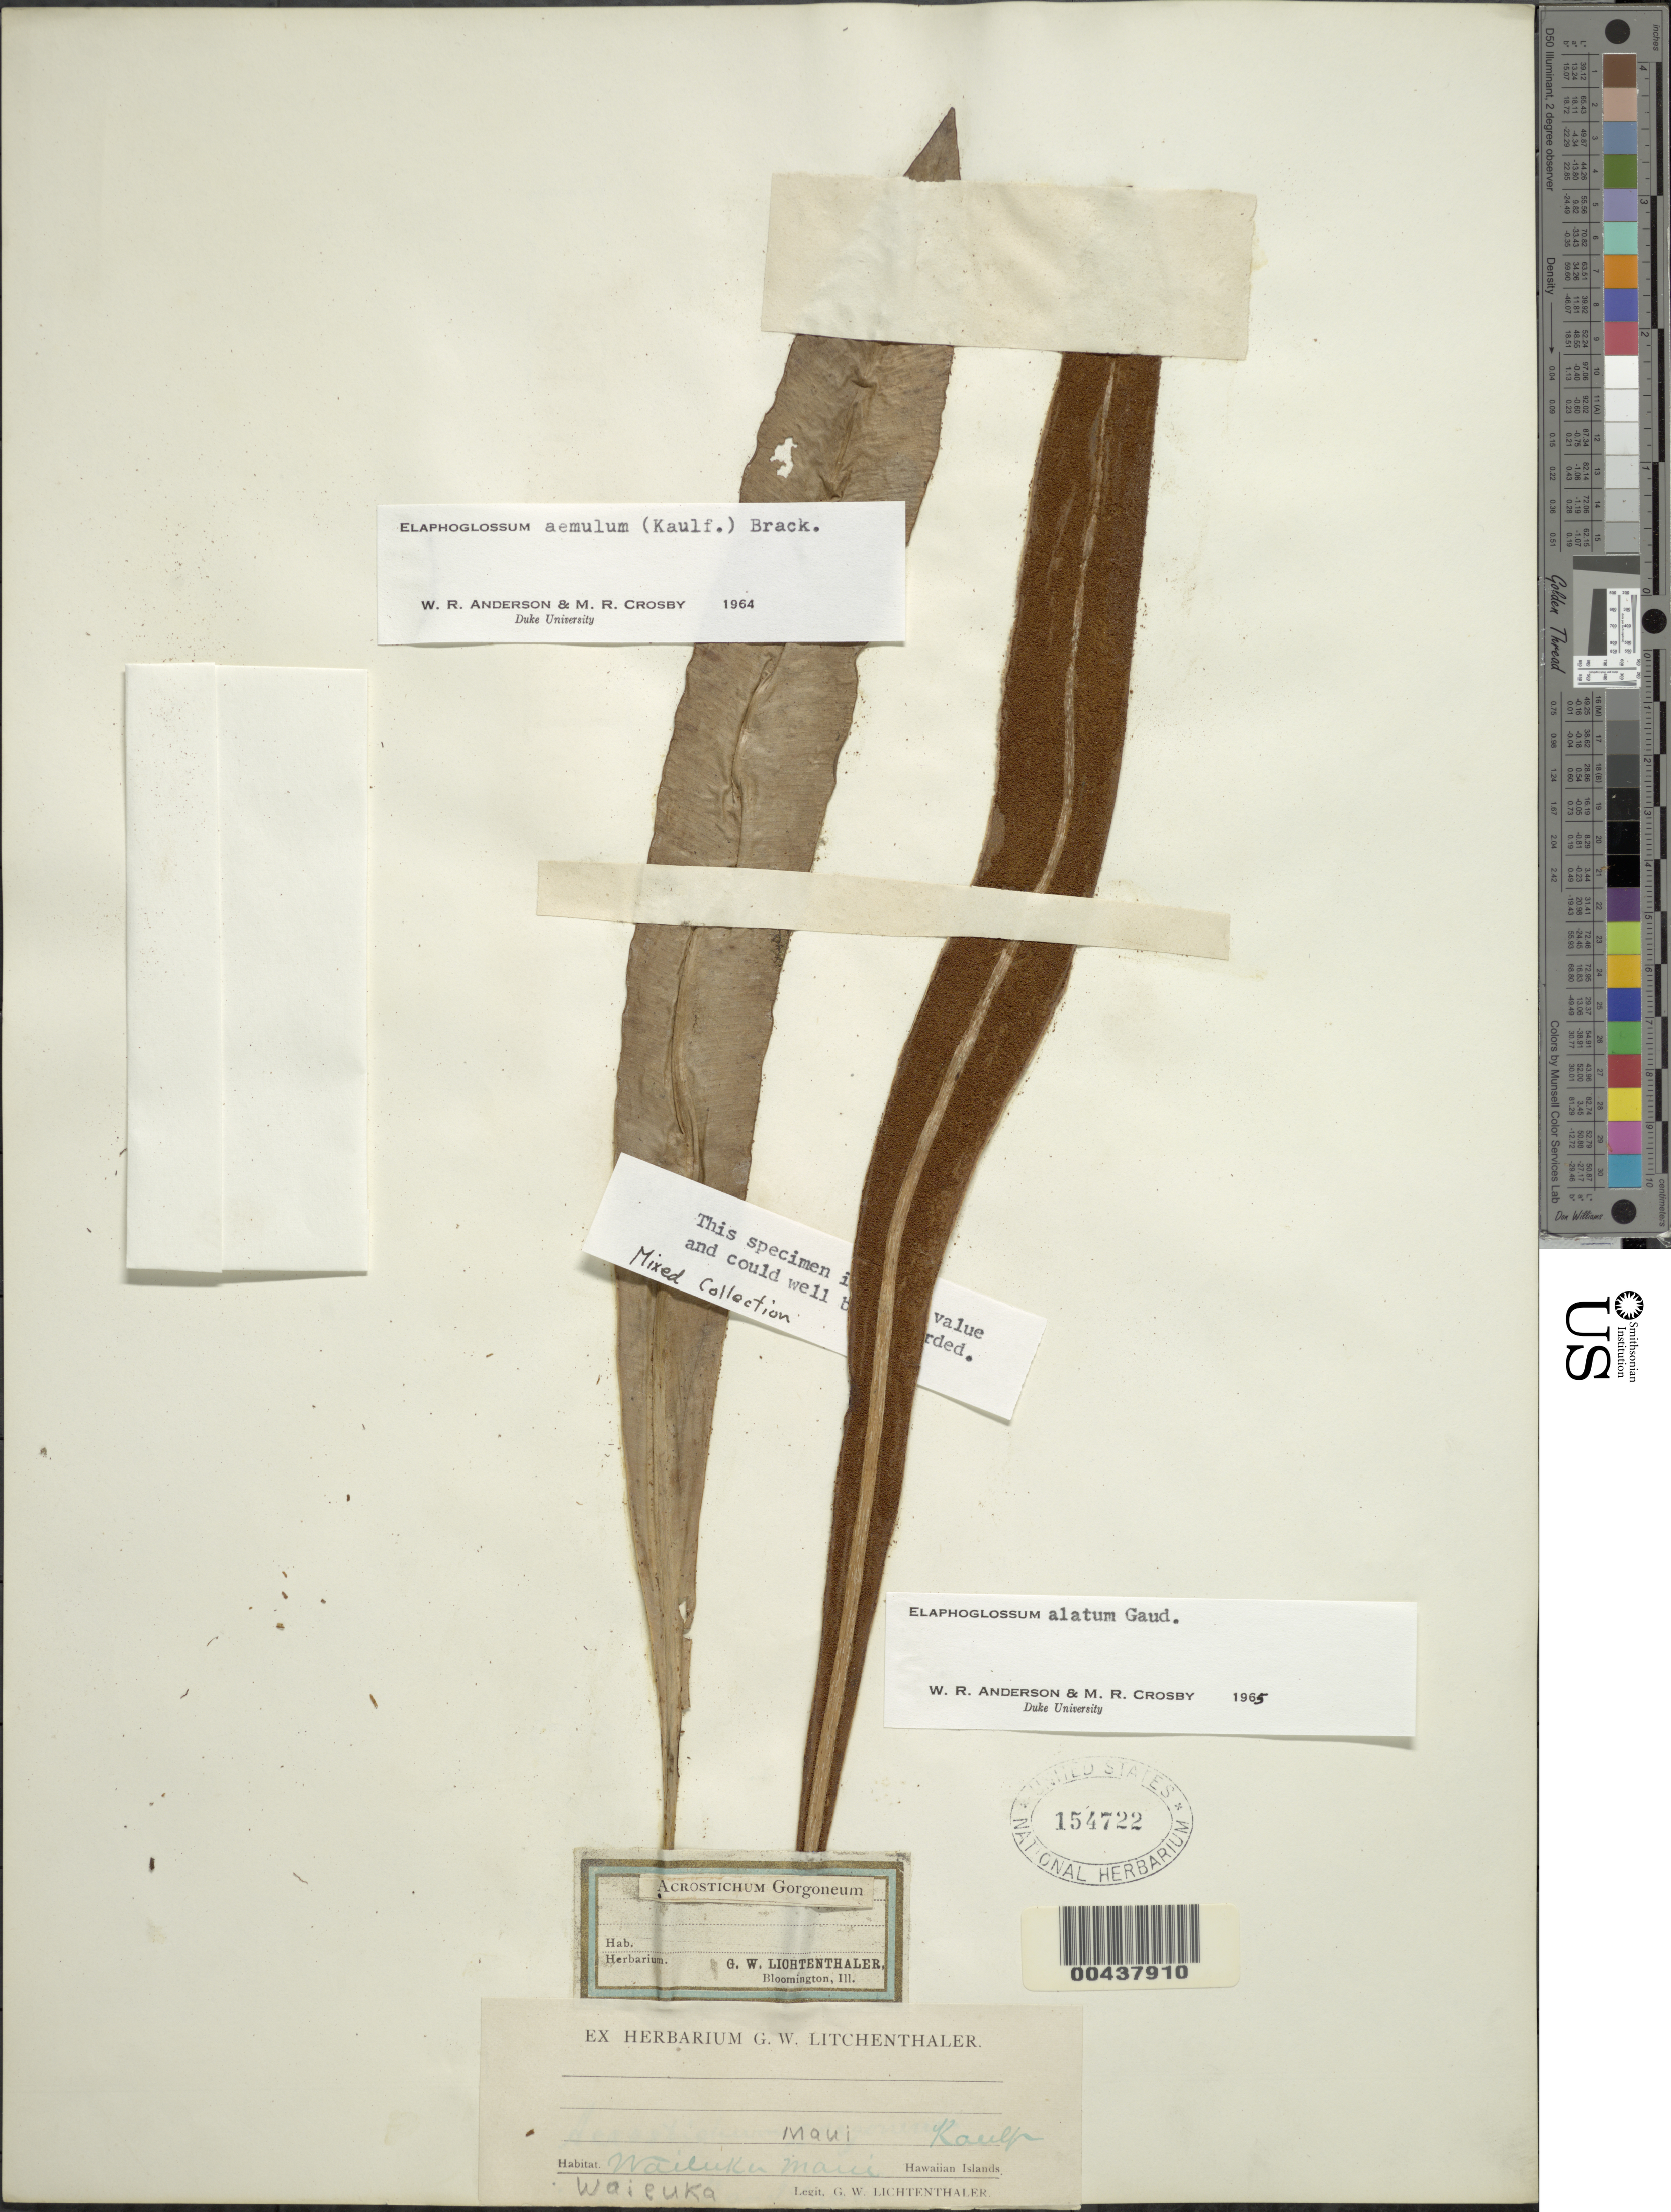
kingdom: Plantae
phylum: Tracheophyta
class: Polypodiopsida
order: Polypodiales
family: Dryopteridaceae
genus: Elaphoglossum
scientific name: Elaphoglossum aemulum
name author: (Kaulf.) Brack.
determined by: Anderson, W. R.; Crosby, M.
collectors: G. Lichtenthaler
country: United States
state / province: Hawaii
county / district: Maui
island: Maui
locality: Waieuka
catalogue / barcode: US 154722